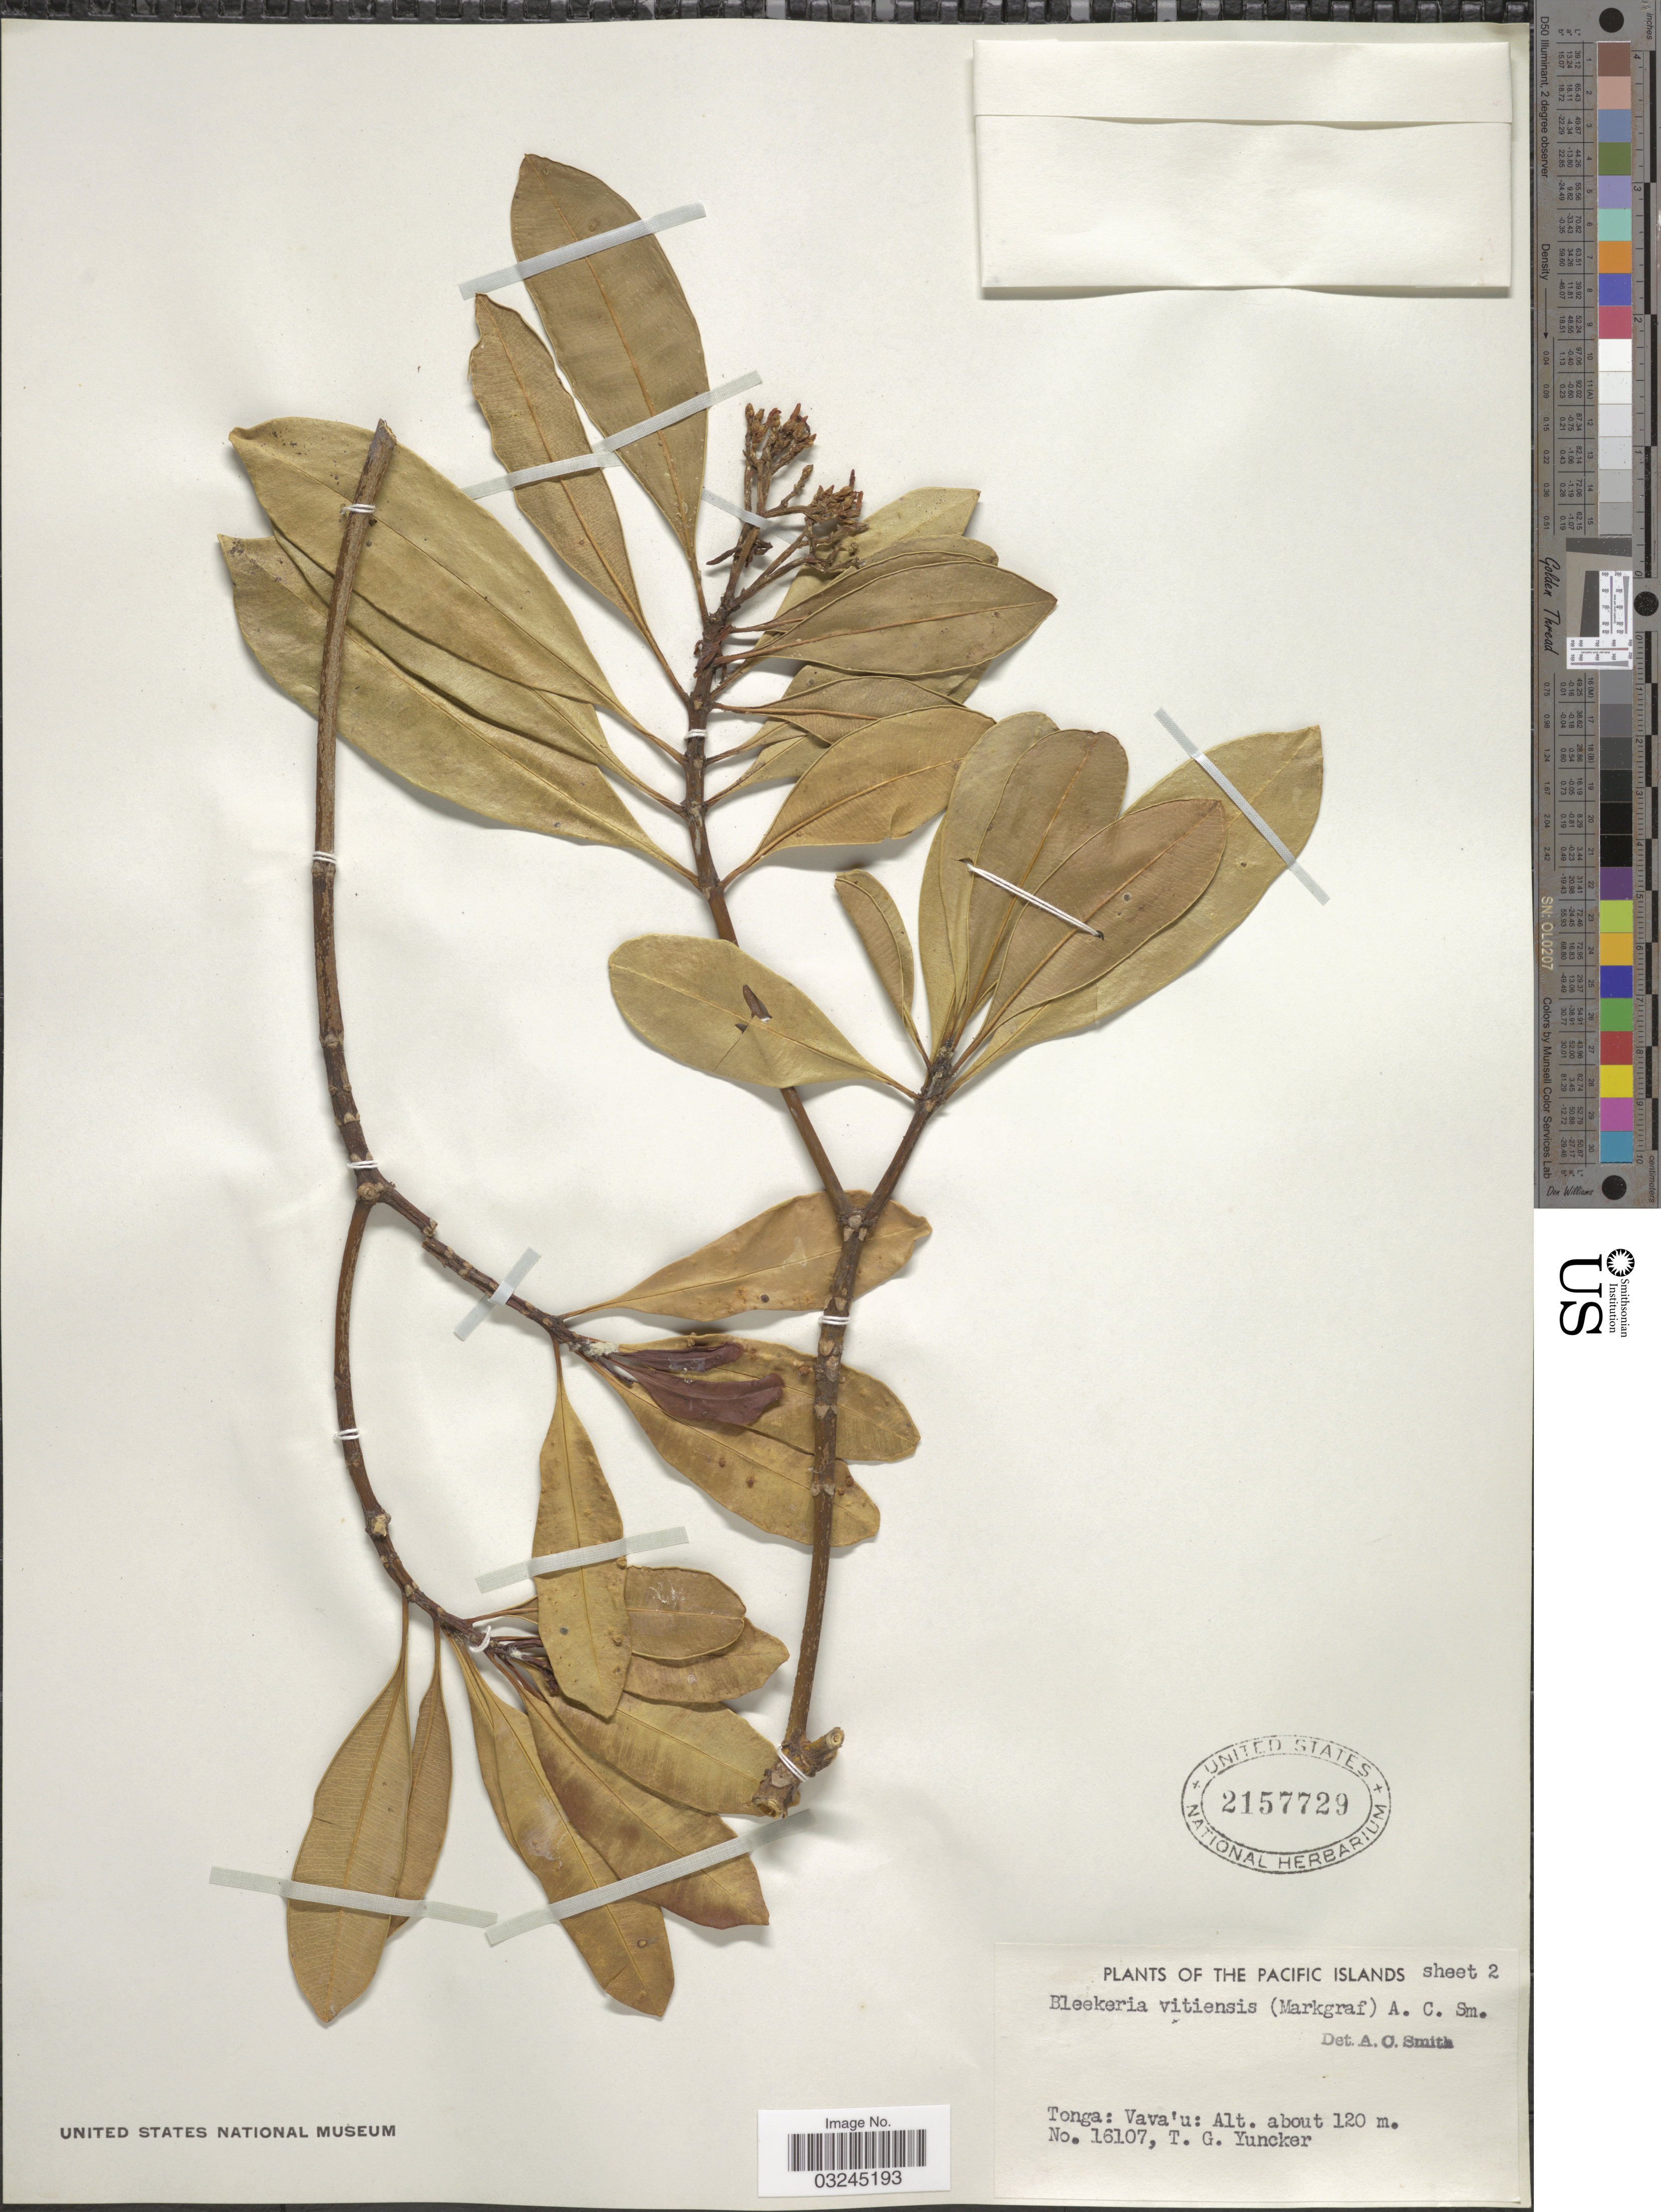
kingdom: Plantae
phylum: Tracheophyta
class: Magnoliopsida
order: Gentianales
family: Apocynaceae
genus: Ochrosia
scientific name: Ochrosia vitiensis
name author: (Markgr.) Pichon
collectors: T. G. Yuncker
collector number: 16107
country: Tonga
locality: Vava'u. The Pacific Islands.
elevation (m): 120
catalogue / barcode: US 2157729